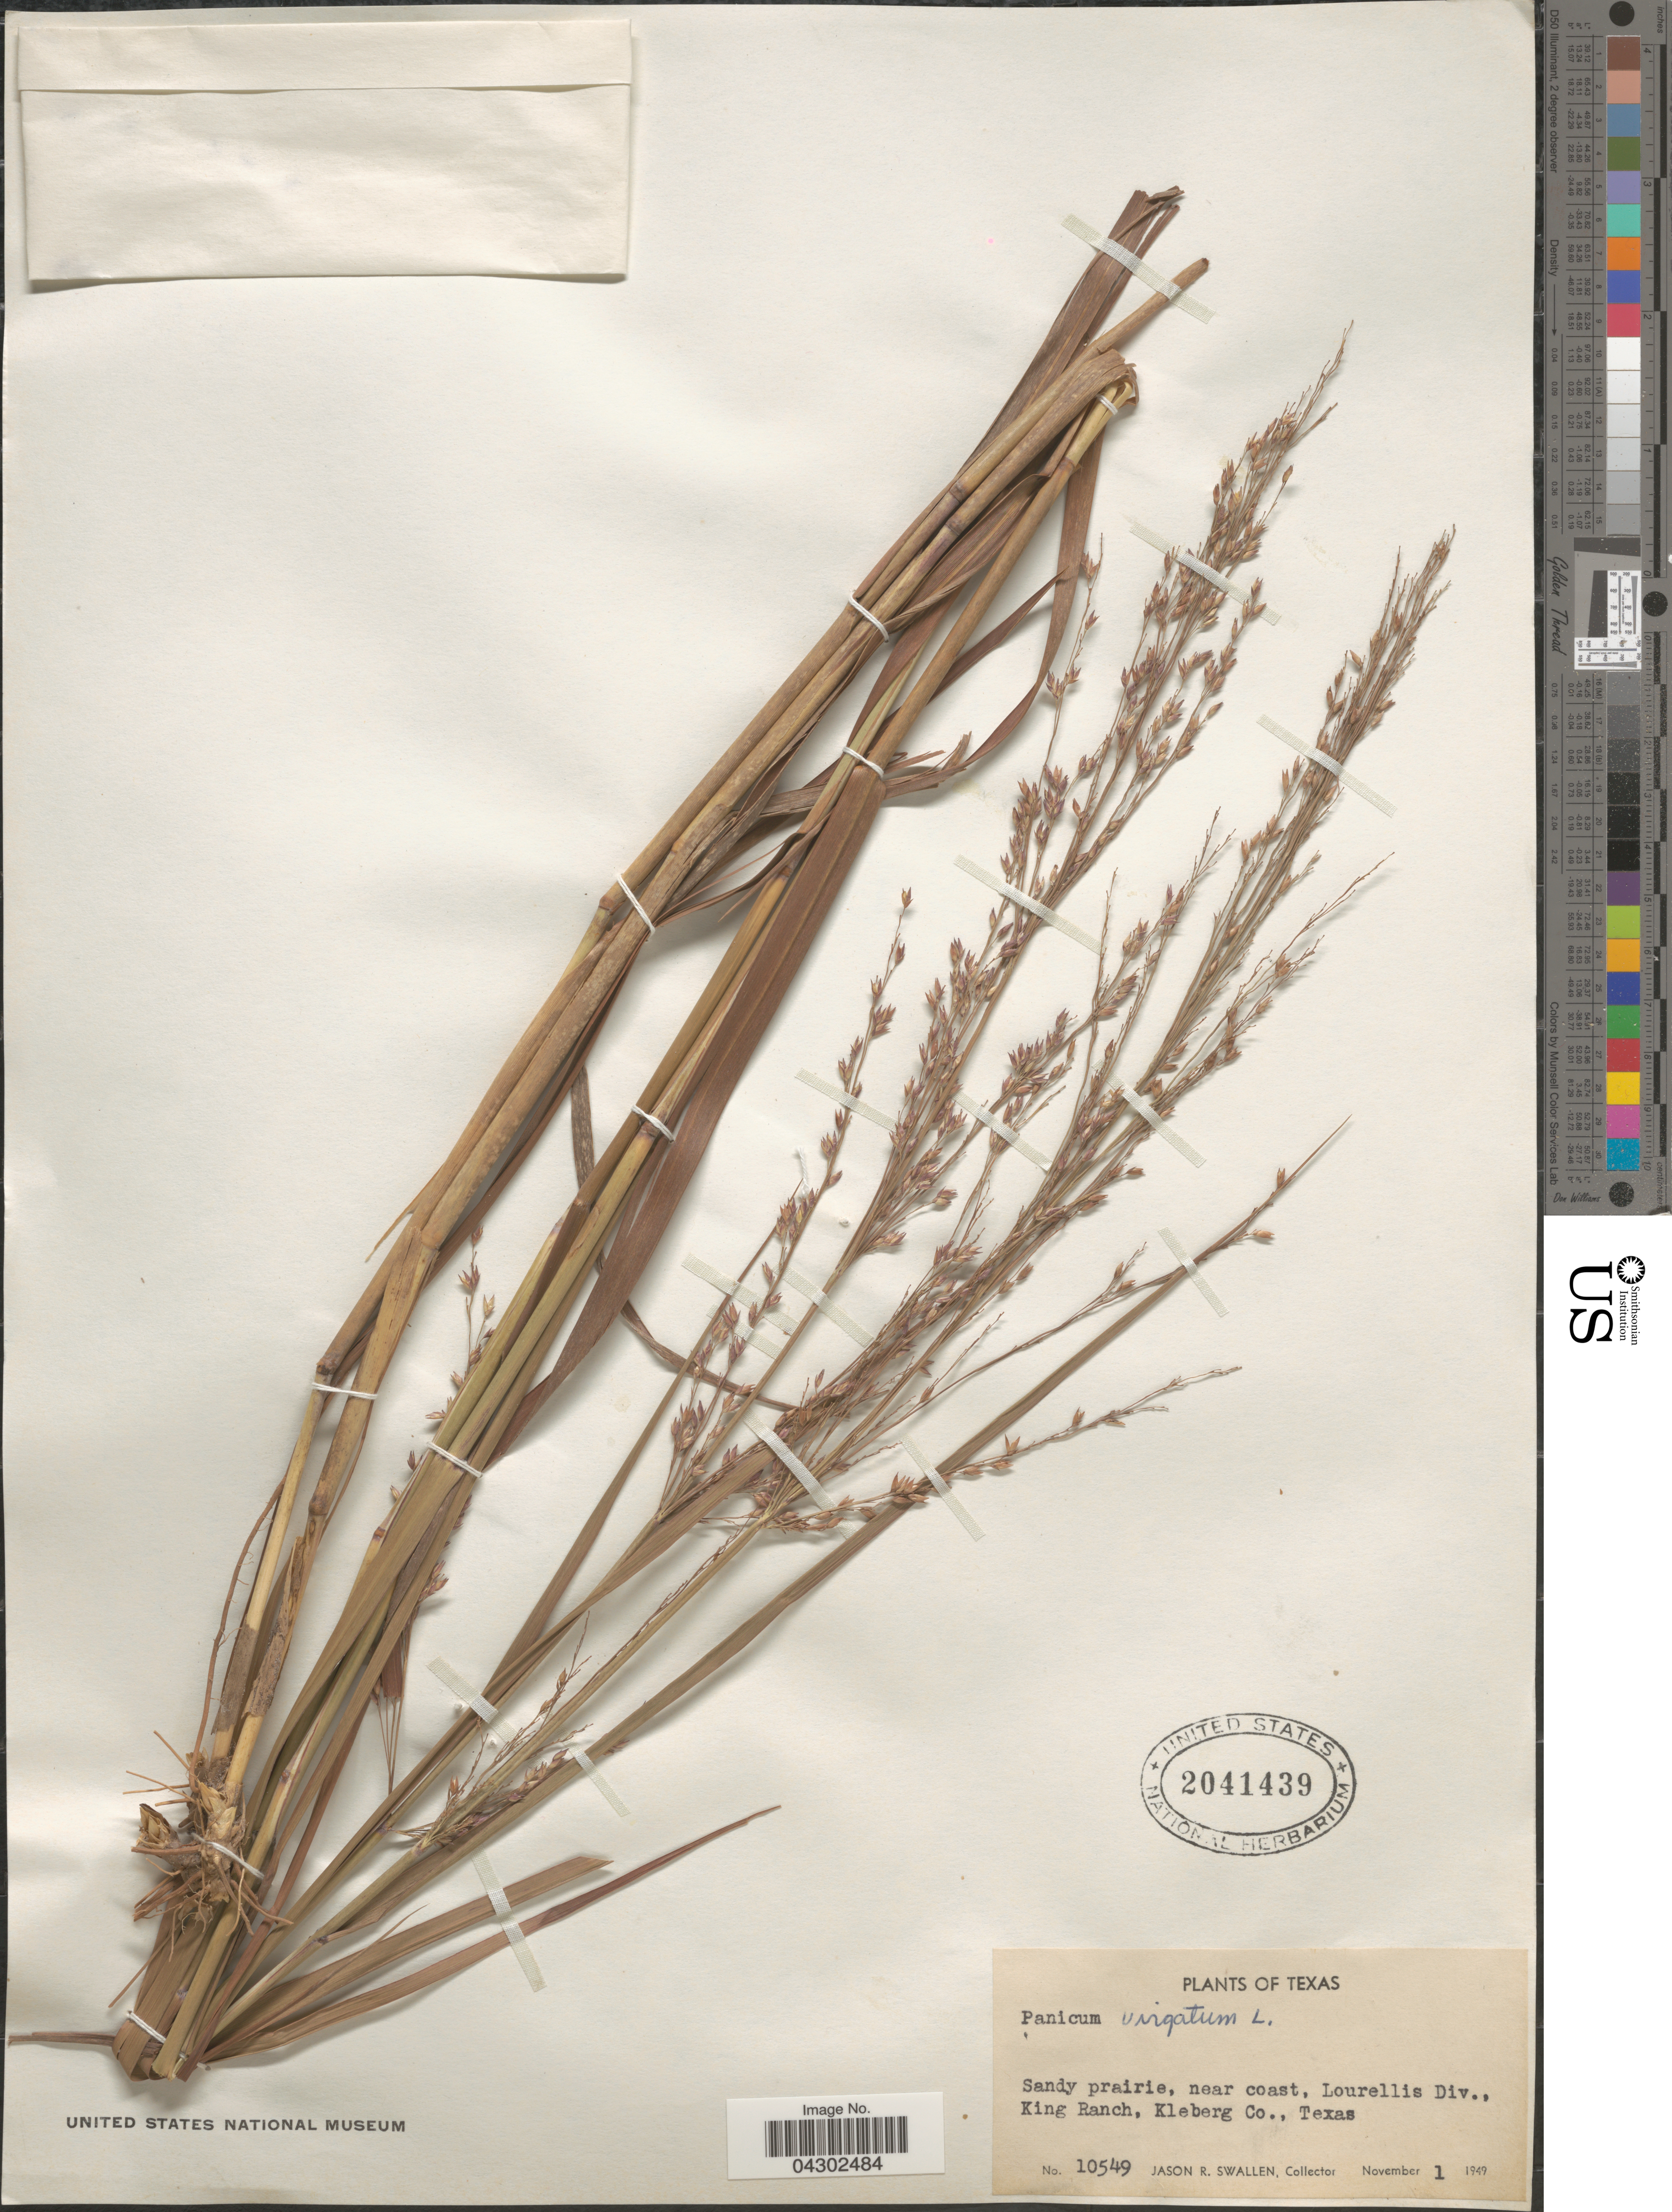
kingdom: Plantae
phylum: Tracheophyta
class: Liliopsida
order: Poales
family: Poaceae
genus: Panicum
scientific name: Panicum virgatum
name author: L.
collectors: J. R. Swallen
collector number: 10549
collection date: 1949-11-01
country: United States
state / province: Texas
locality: Sandy prairie, near coast, Lourellis Div., King Ranch, Kleberg Co.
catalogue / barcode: US 2041439